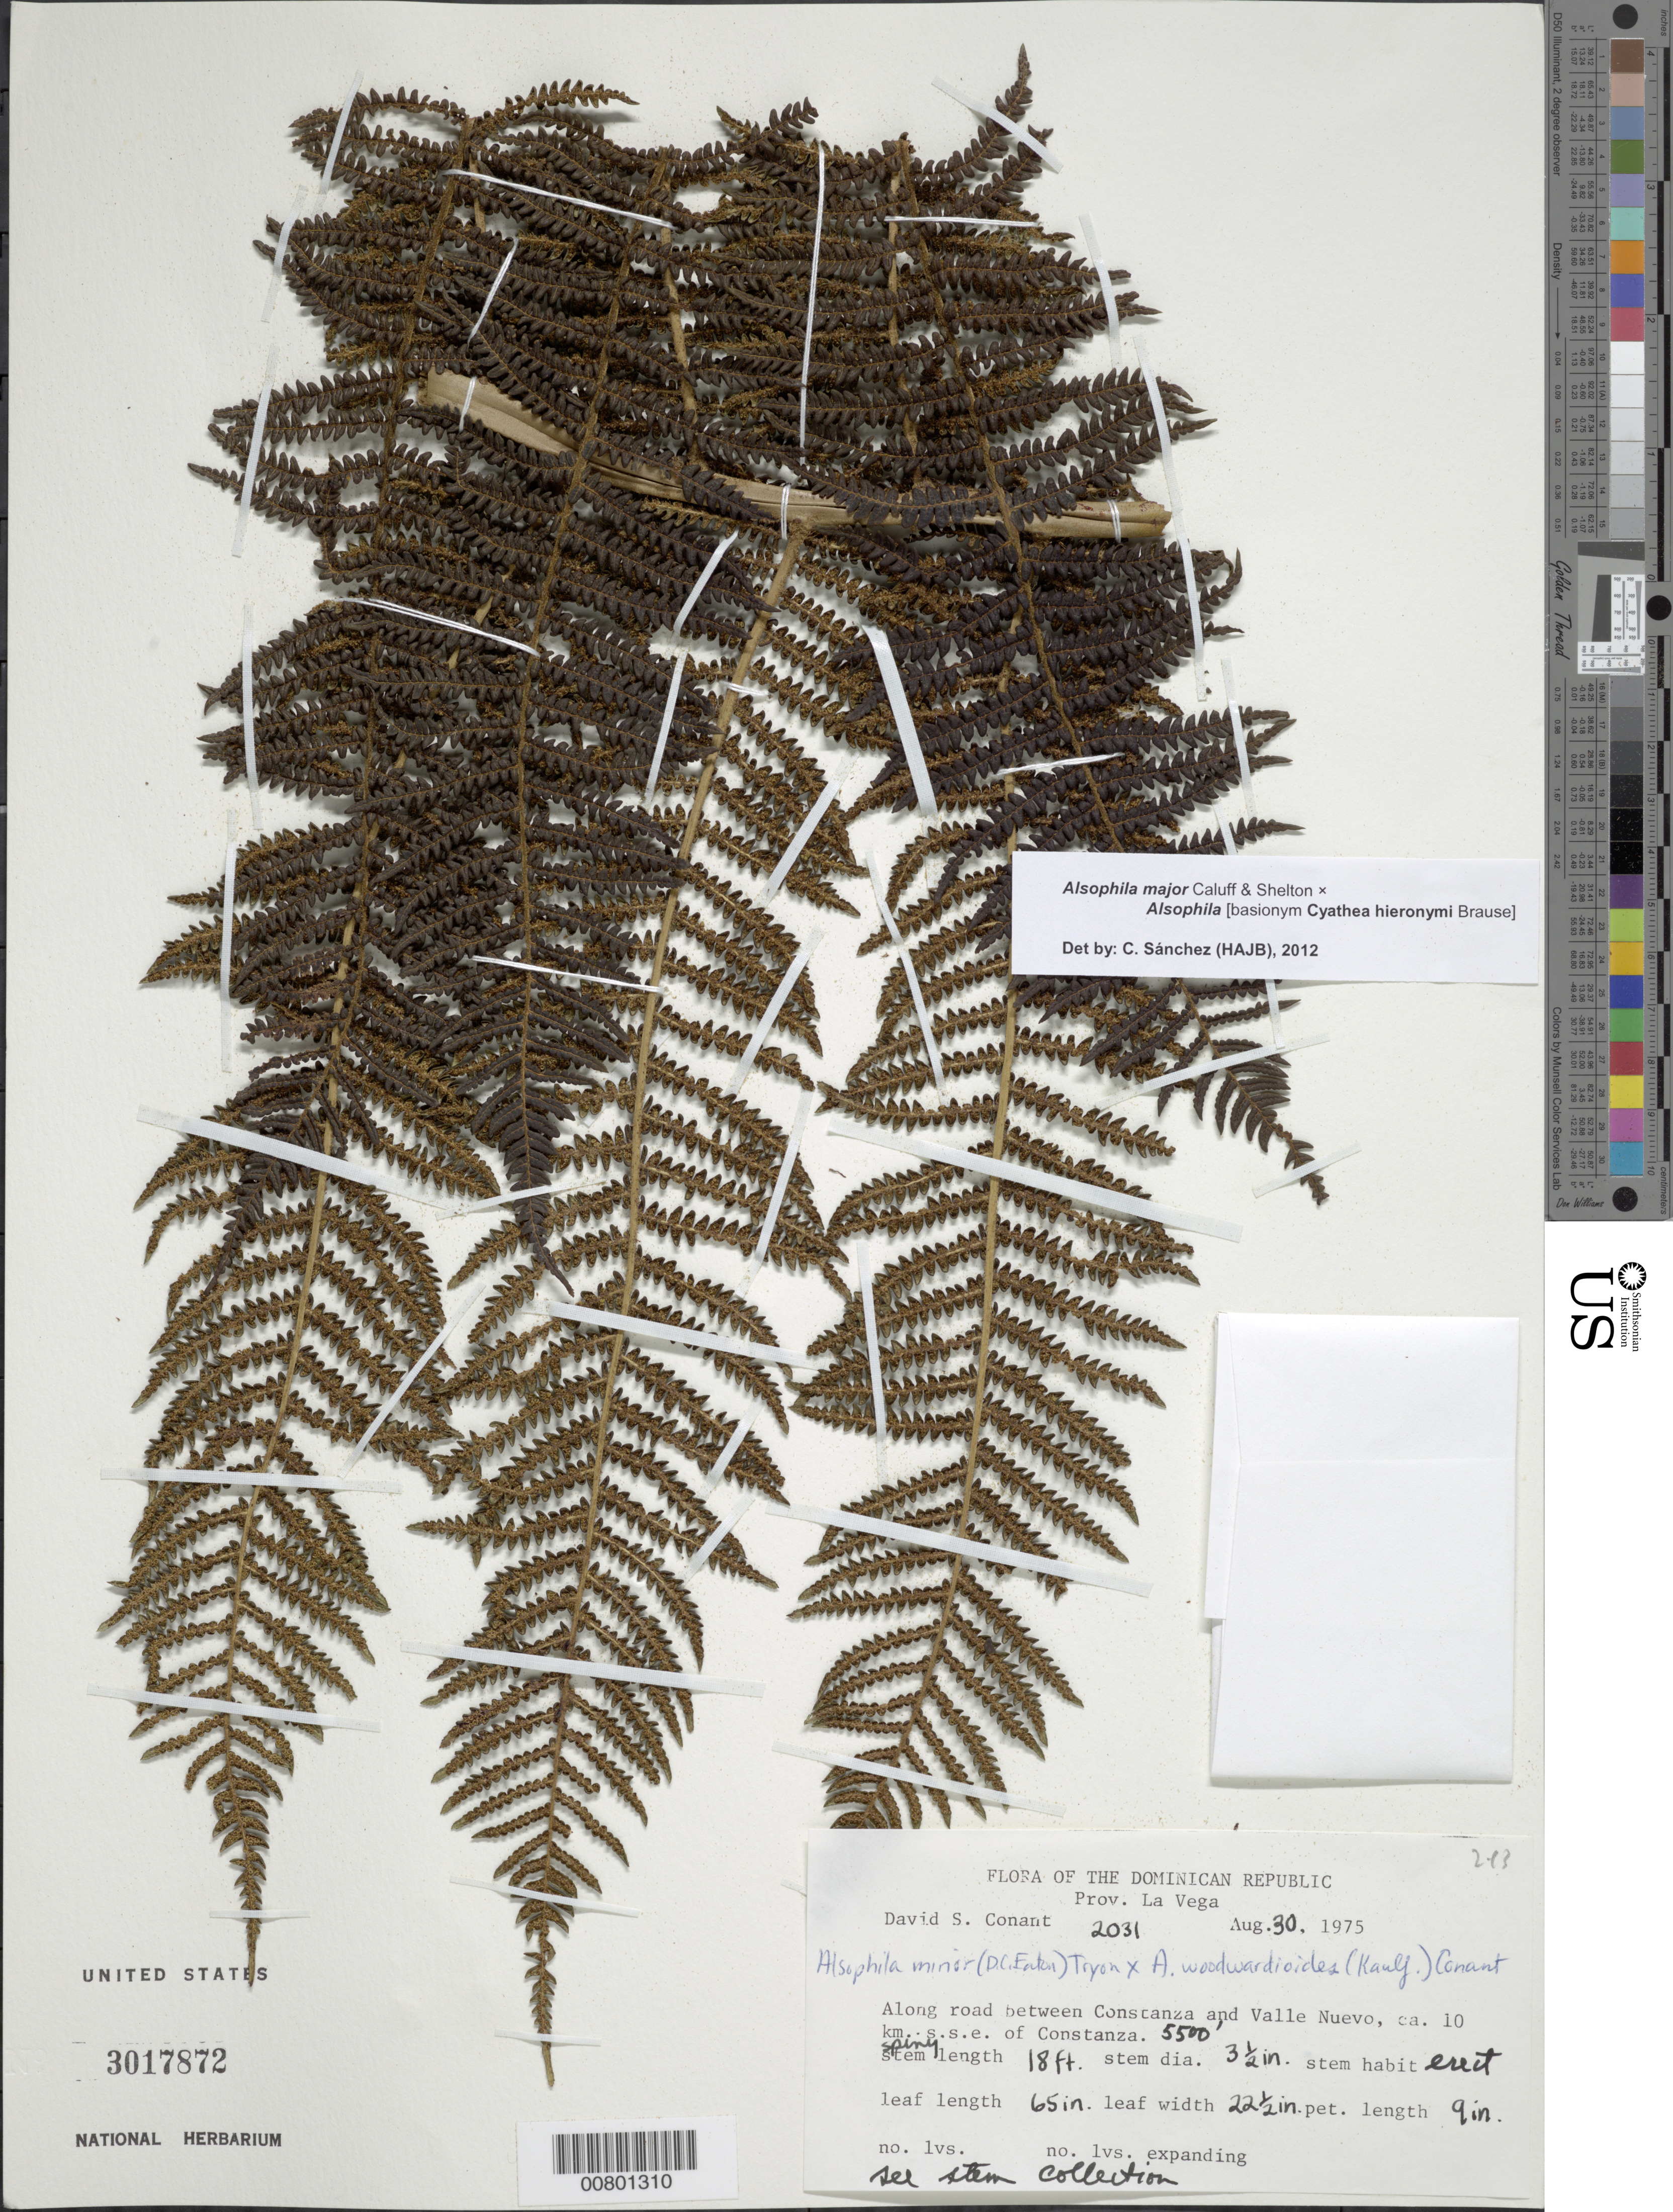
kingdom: Plantae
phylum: Tracheophyta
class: Polypodiopsida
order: Cyatheales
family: Cyatheaceae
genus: Alsophila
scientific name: Alsophila major x A. woodwardioides (Kaulf.) D.S. Conant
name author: Caluff & Shelton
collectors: D. S. Conant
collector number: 2031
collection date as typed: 30 Aug 1975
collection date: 1975-08-30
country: Dominican Republic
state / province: La Vega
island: Hispaniola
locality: Constanza to Valle Nuevo road, ca. 10 km SSE of Constanza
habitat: Roadside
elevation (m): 1676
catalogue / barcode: US 3017872